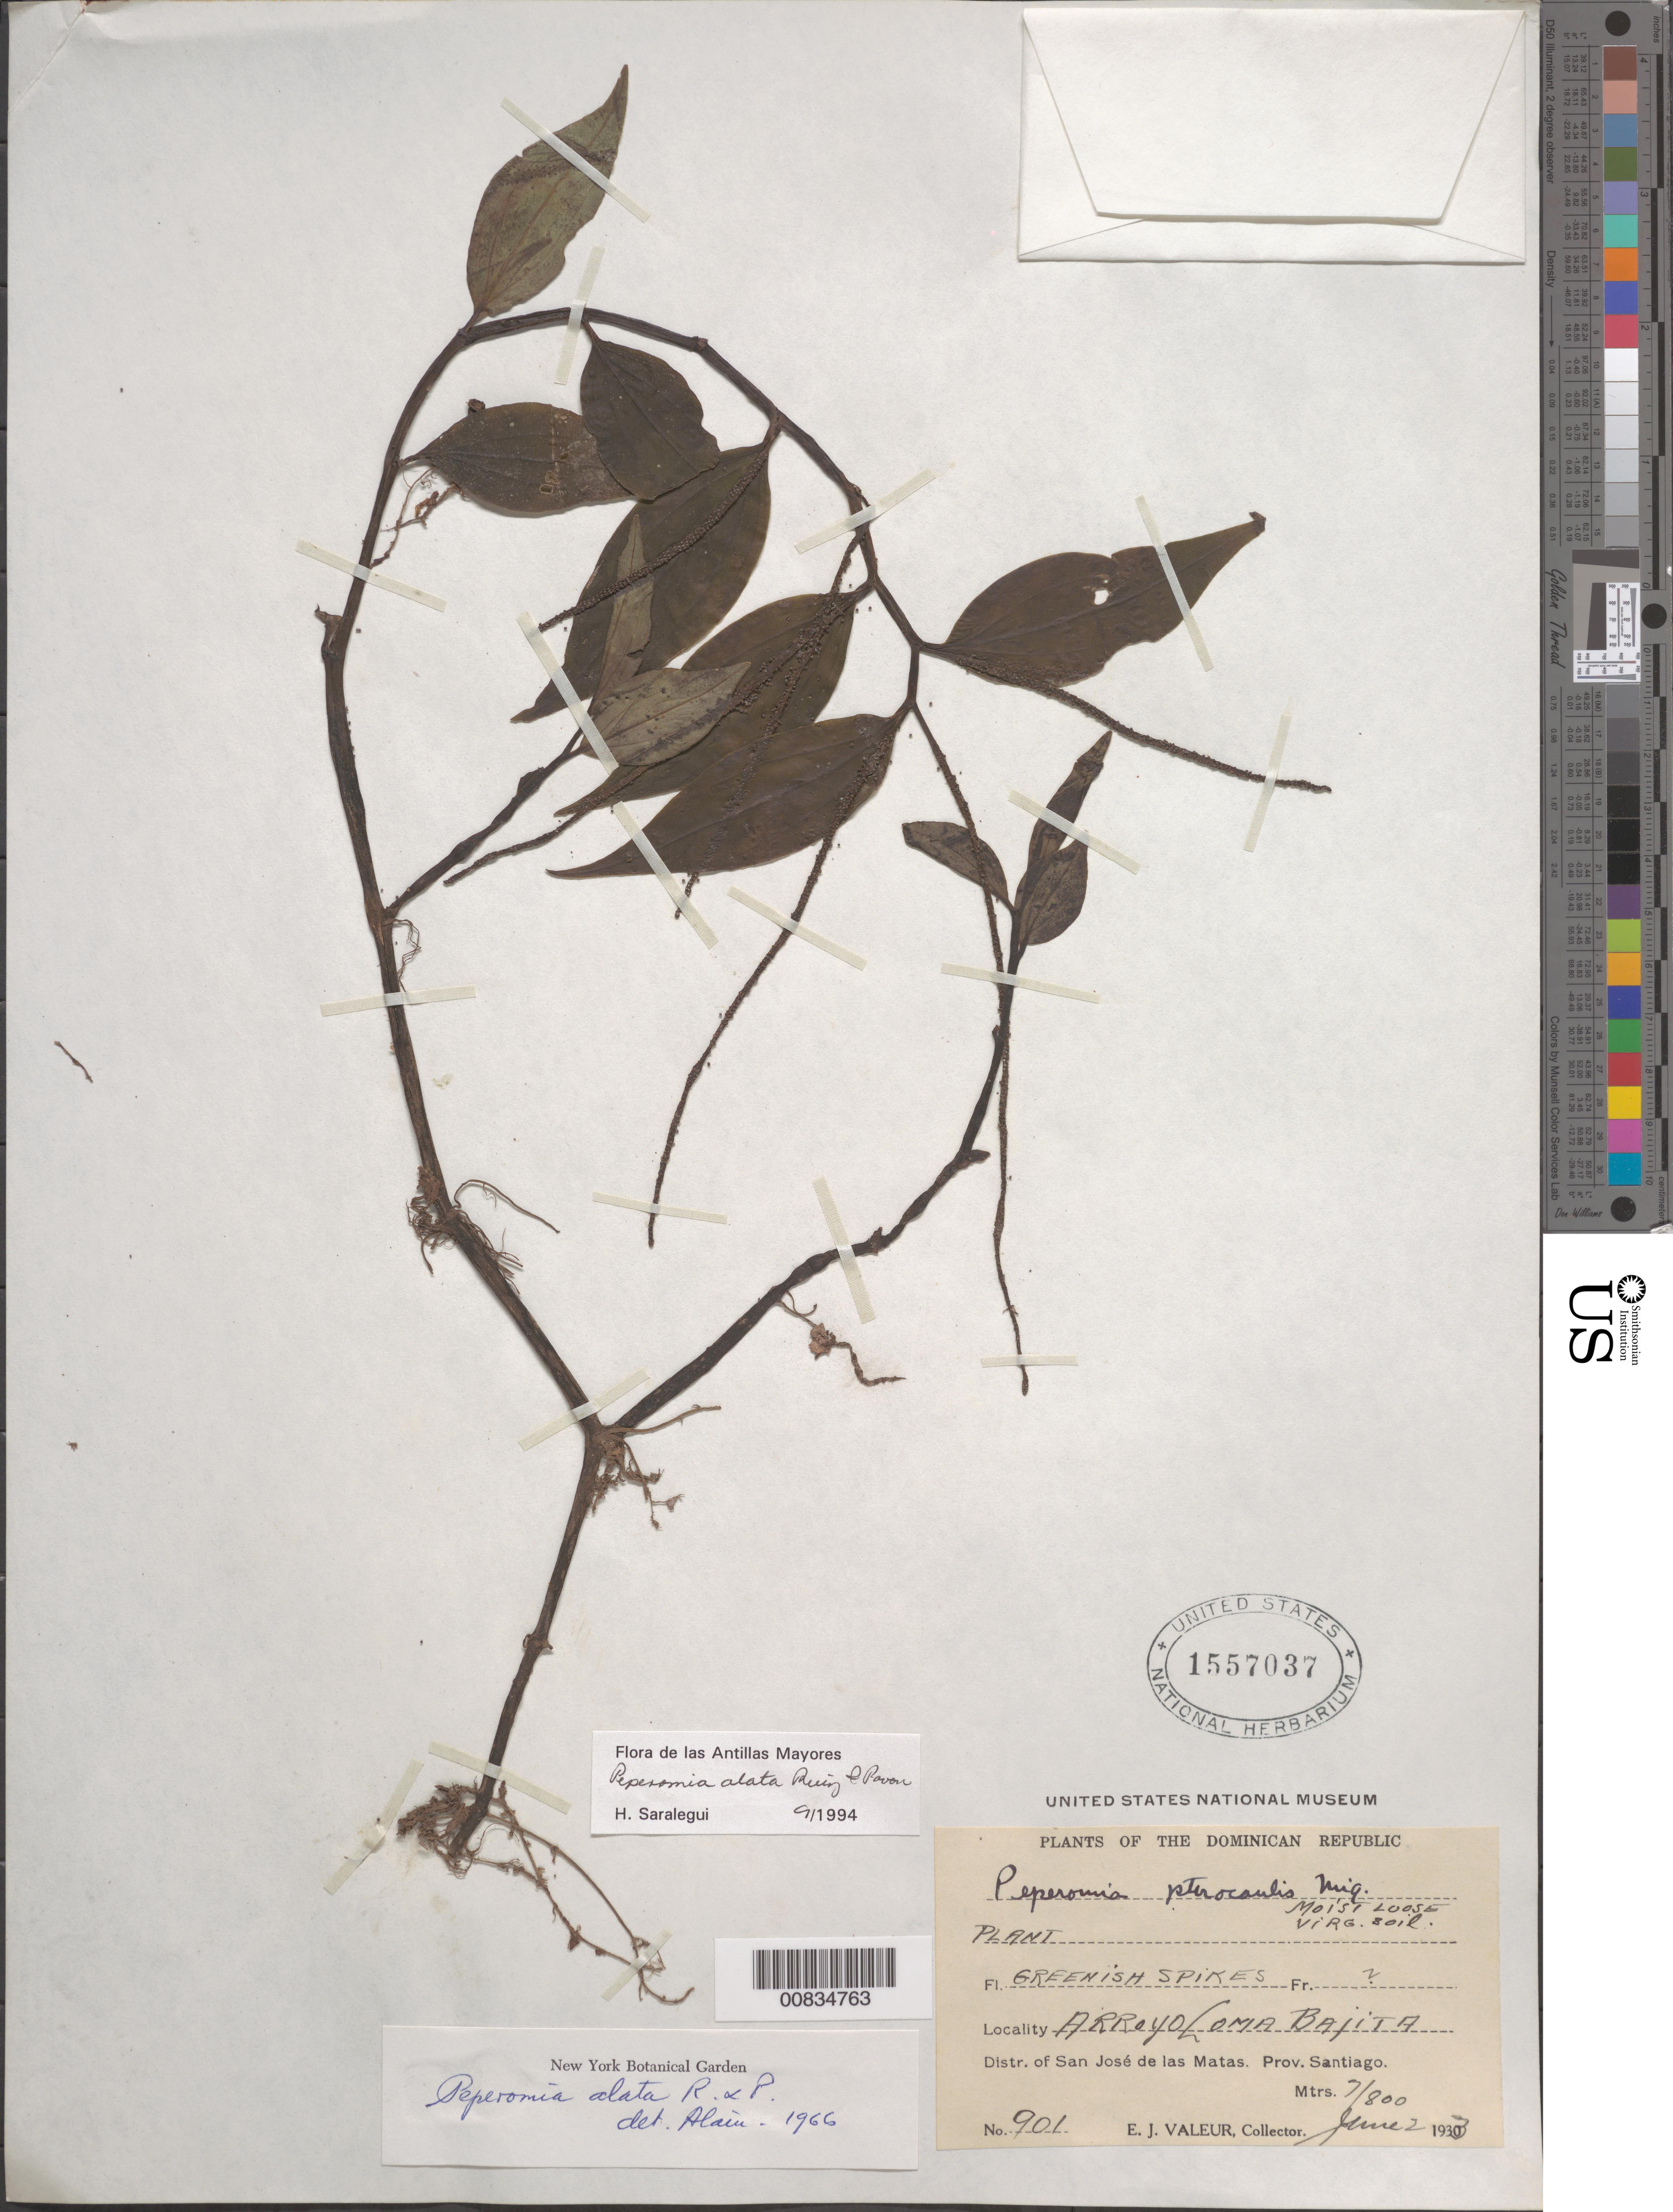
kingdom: Plantae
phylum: Tracheophyta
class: Magnoliopsida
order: Piperales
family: Piperaceae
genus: Peperomia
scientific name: Peperomia alata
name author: Ruiz & Pav.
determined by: Saralegui Boza, H., (HAJB), Jardin Botanico Nacional (Habana)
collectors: E. Valeur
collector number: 901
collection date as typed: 02 Jun 1933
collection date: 1933-06-02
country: Dominican Republic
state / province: Santiago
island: Hispaniola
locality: Distr. of San José de las Matas. Arroyo Loma Bajita.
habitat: Moist loose virg. Soil.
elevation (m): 700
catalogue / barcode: US 1557037